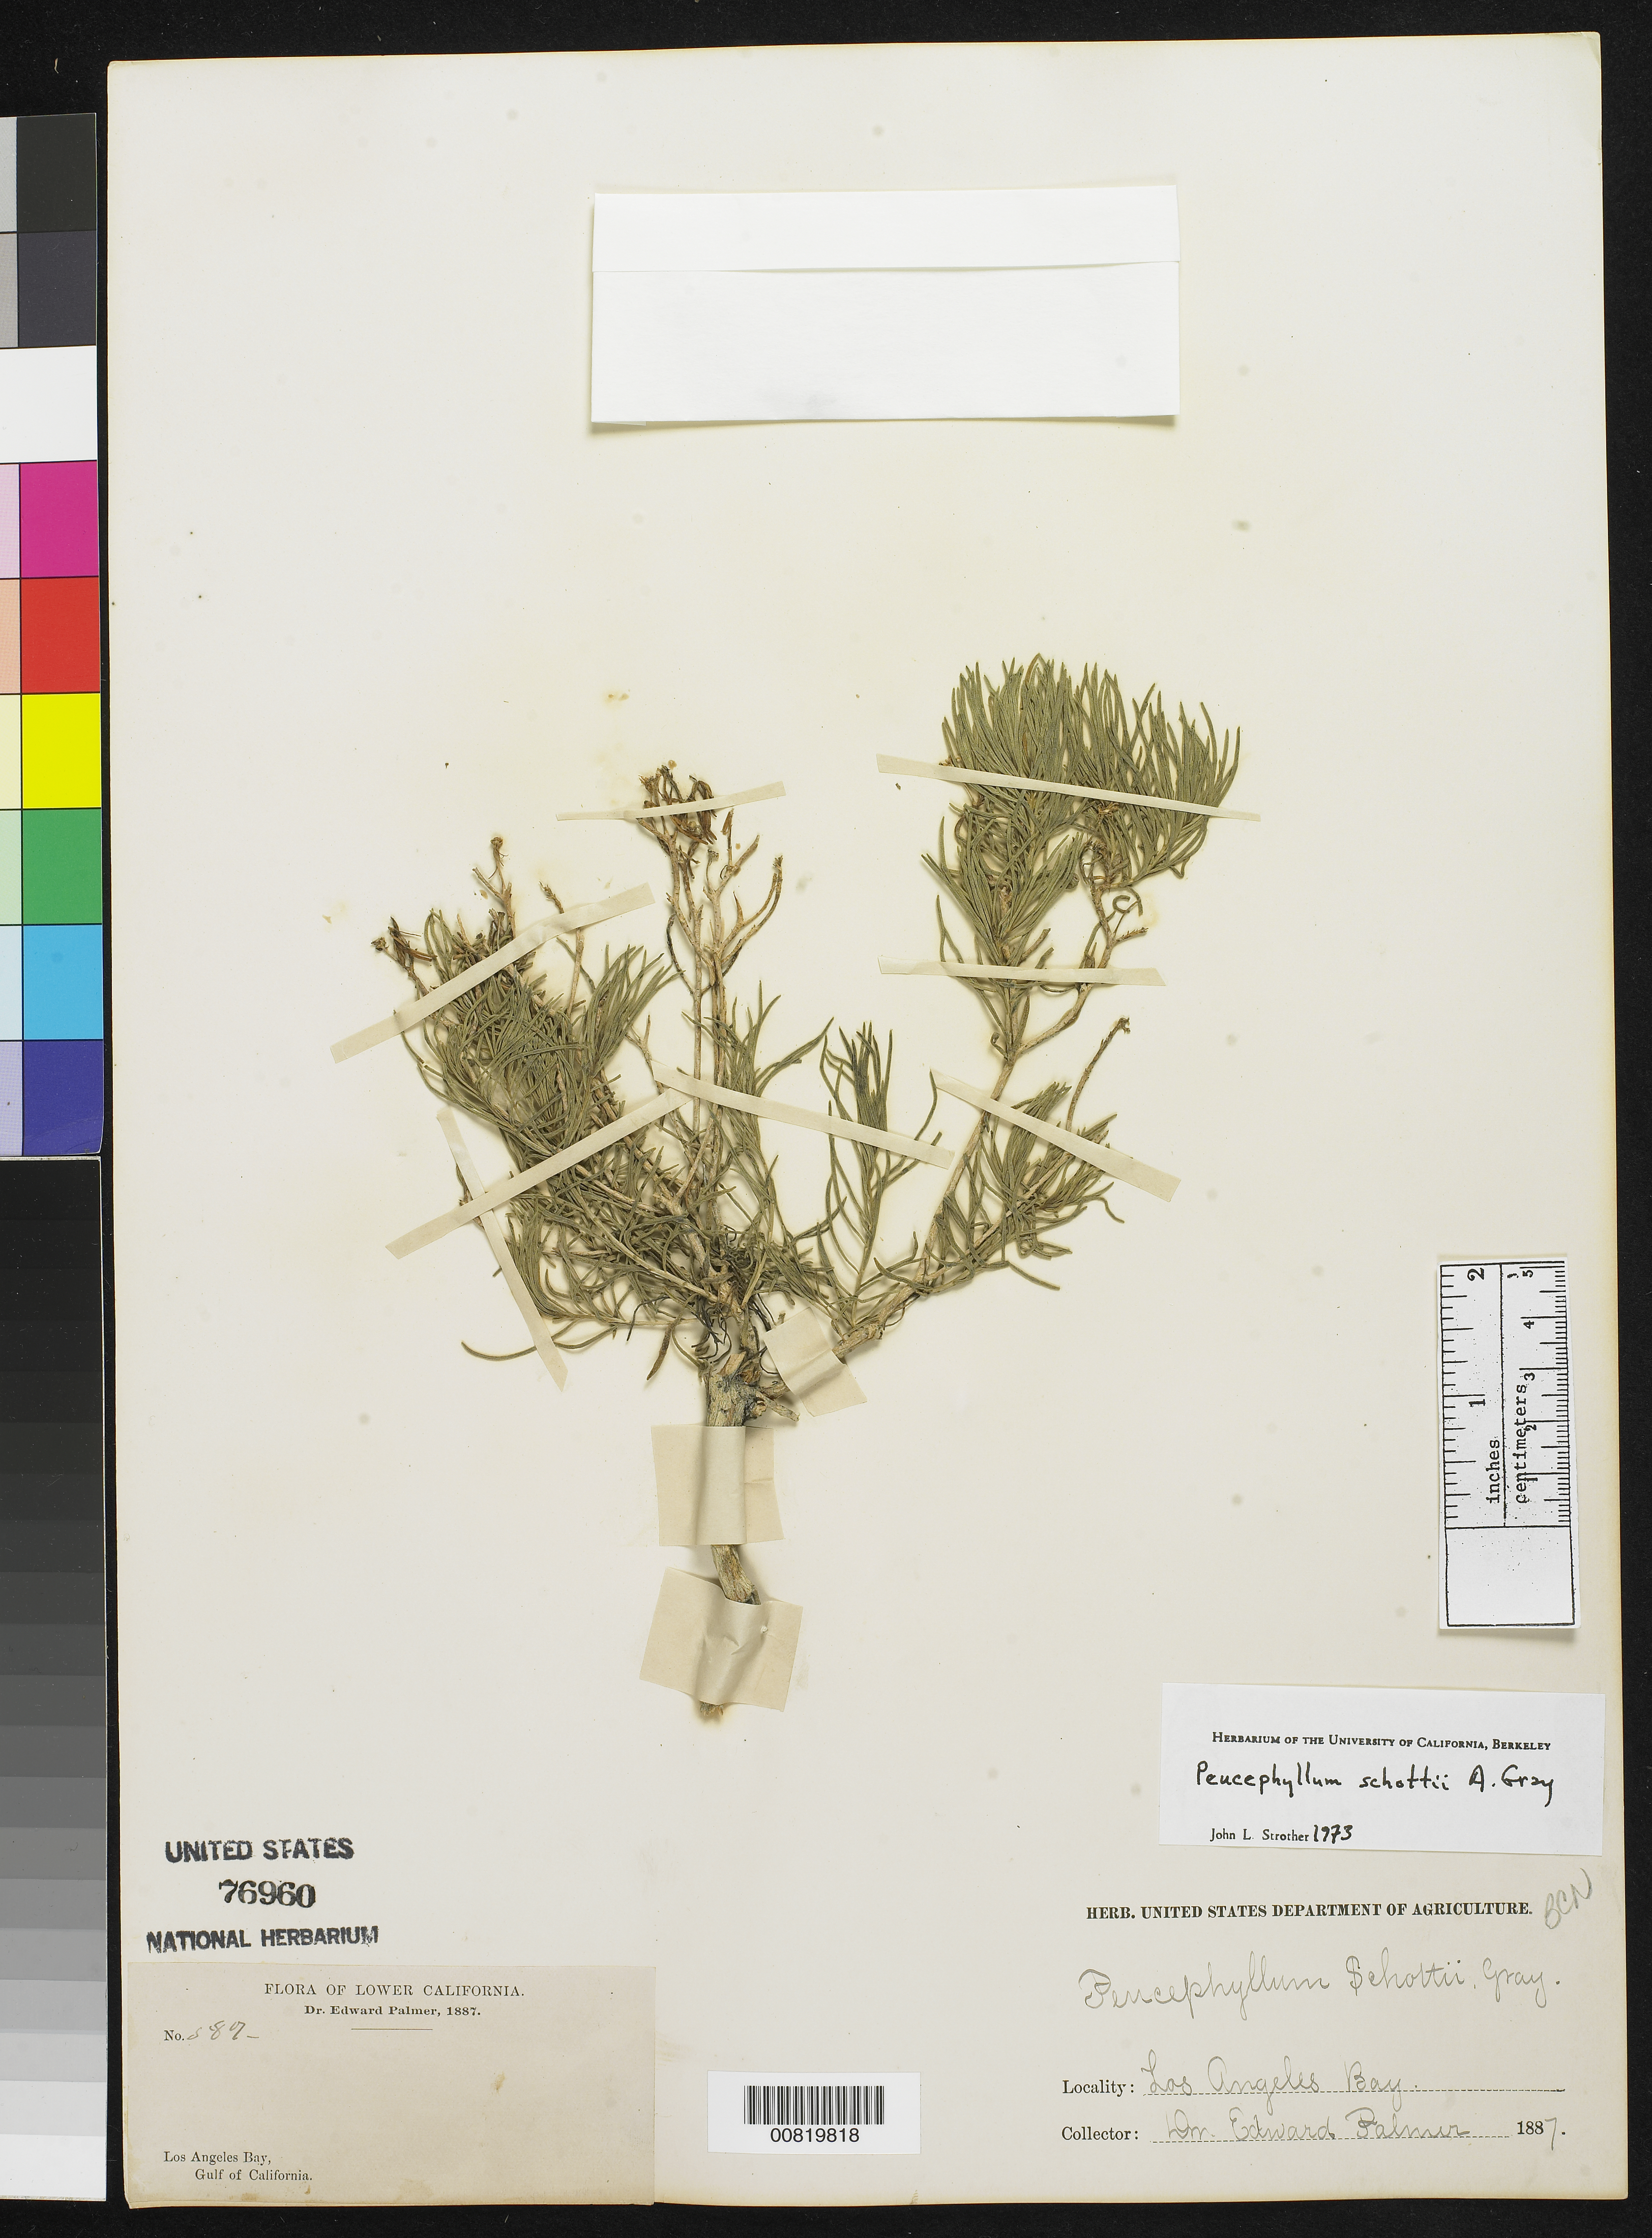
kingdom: Plantae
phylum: Tracheophyta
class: Magnoliopsida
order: Asterales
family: Asteraceae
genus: Peucephyllum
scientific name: Peucephyllum schottii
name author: A. Gray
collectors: E. Palmer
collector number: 587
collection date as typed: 1887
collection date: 1887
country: Mexico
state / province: Baja California Norte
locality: Los Angeles Bay, Baja California.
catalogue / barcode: US 76960